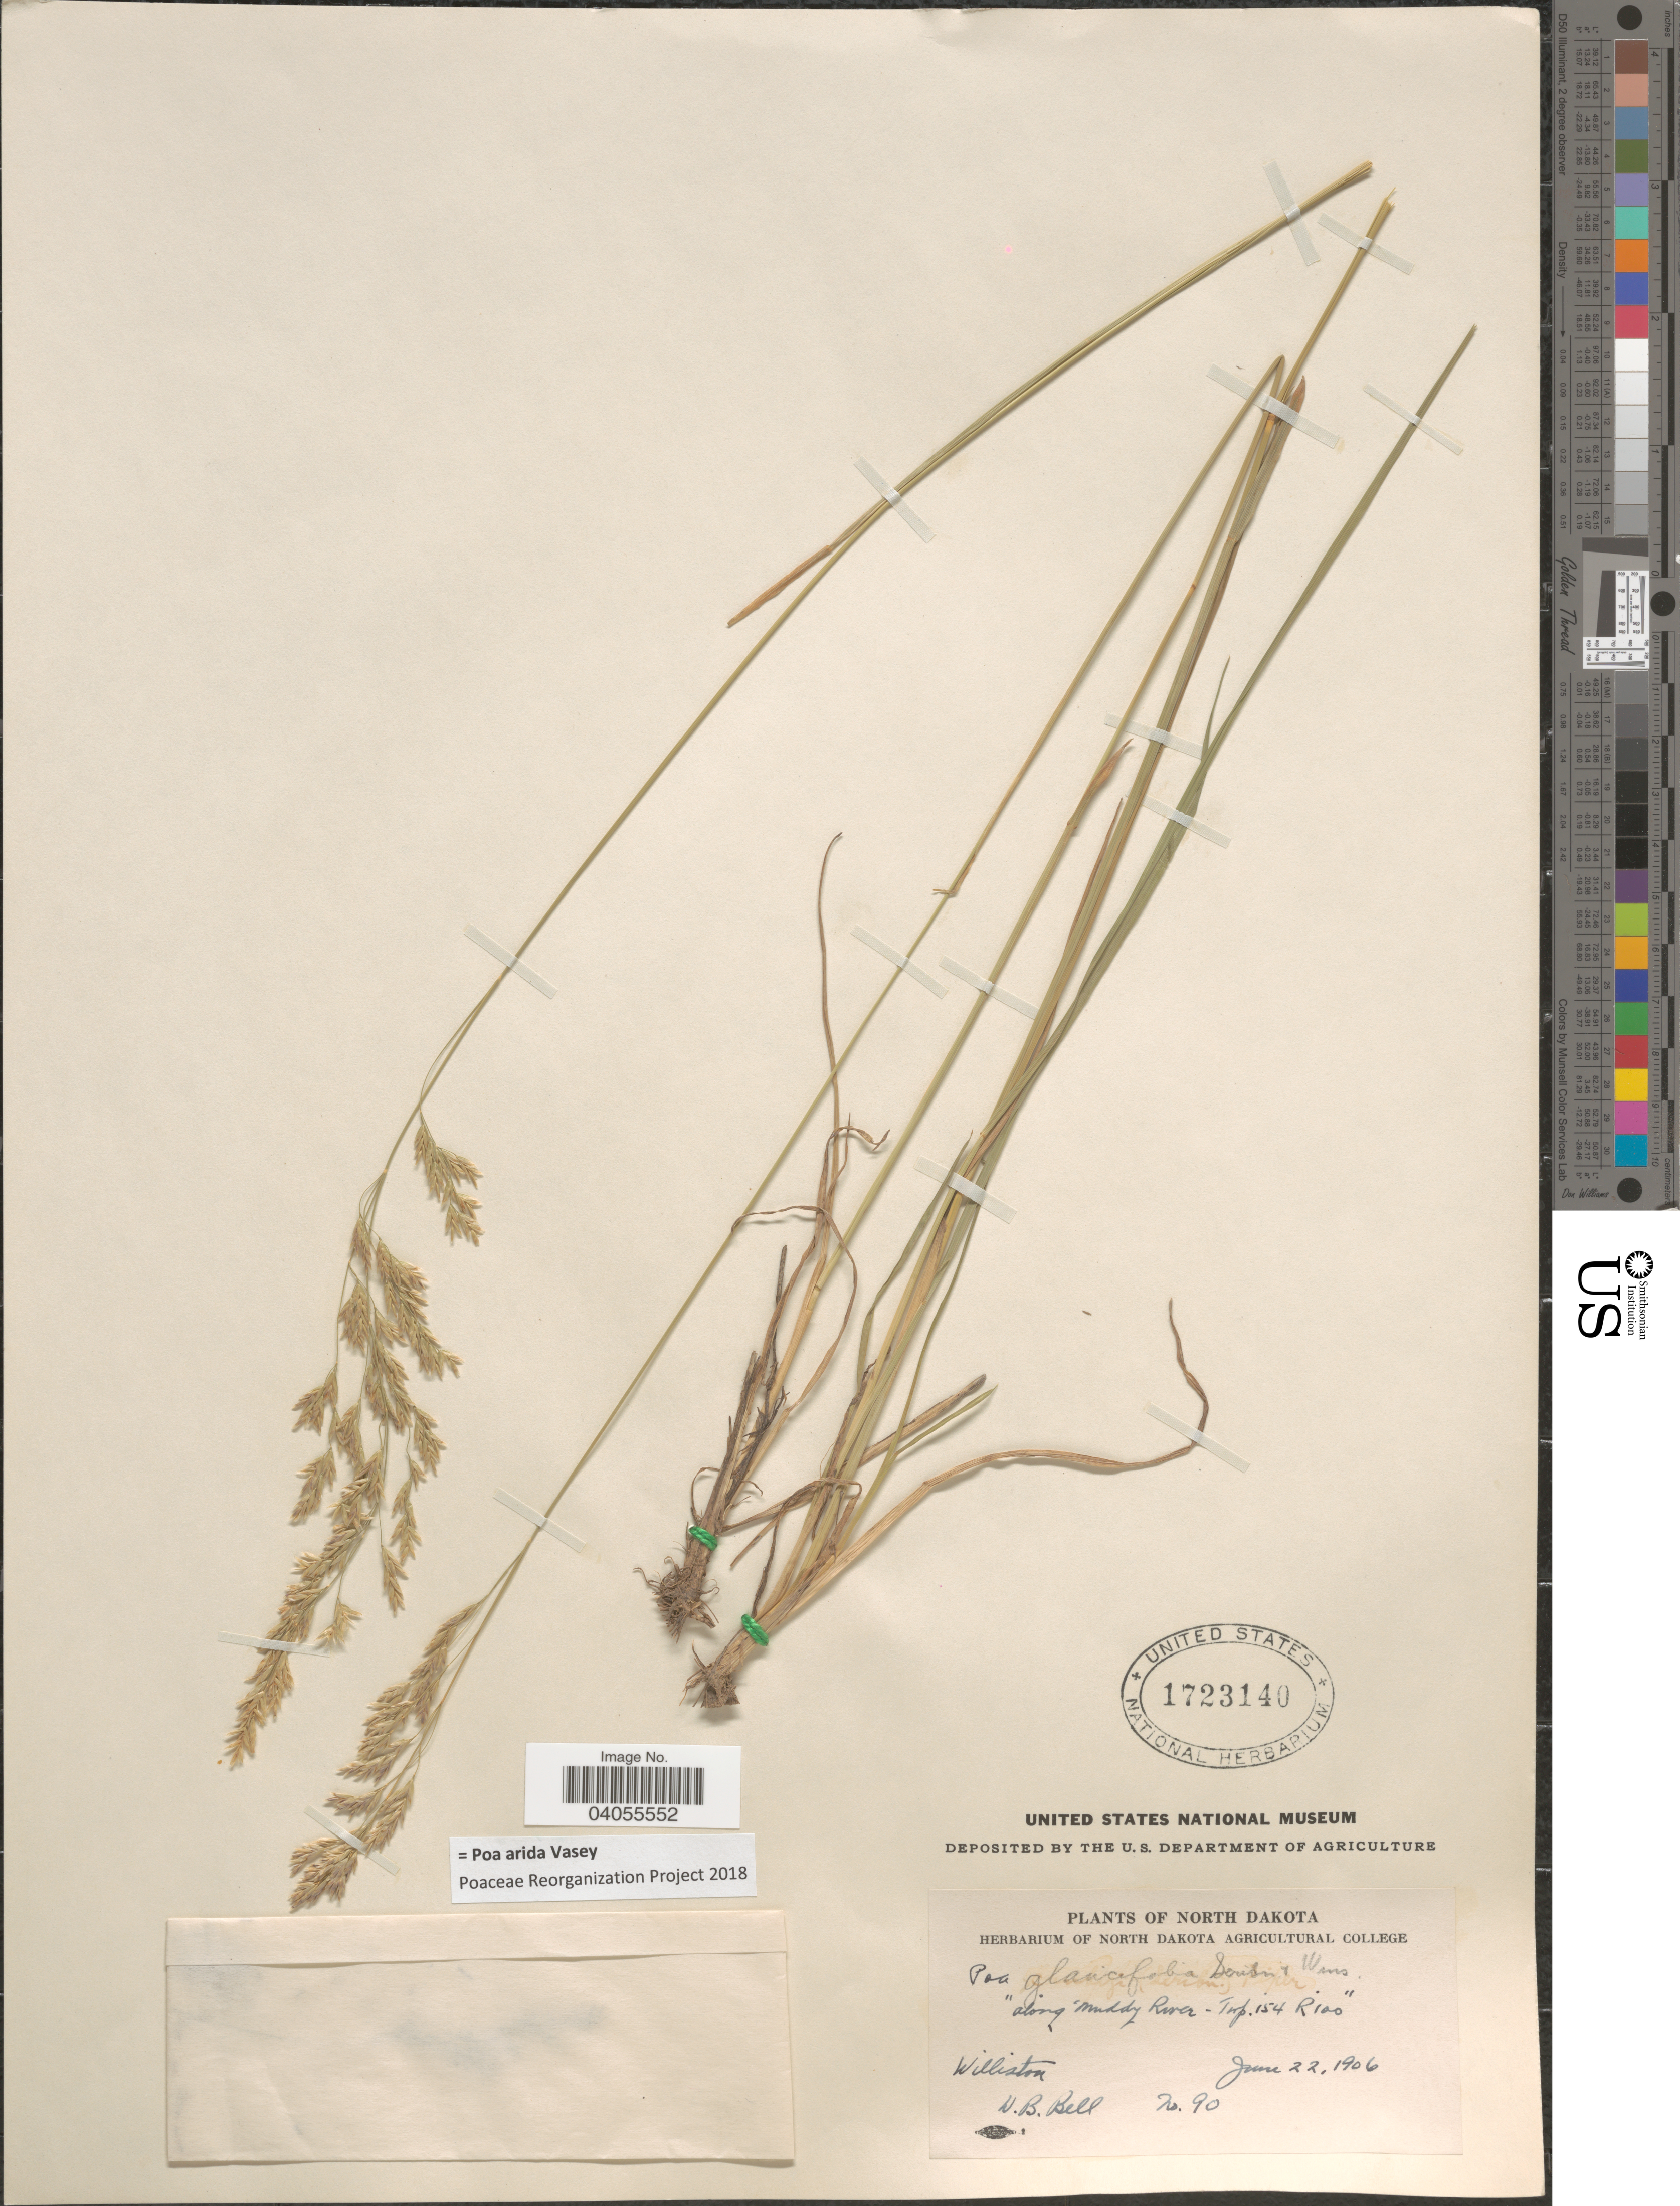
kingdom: Plantae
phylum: Tracheophyta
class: Liliopsida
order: Poales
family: Poaceae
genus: Poa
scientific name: Poa arida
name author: Vasey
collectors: W. Bell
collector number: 90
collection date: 1906-06-22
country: United States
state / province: North Dakota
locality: Along muddy RIver-Twp. 154 R100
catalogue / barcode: US 1723140